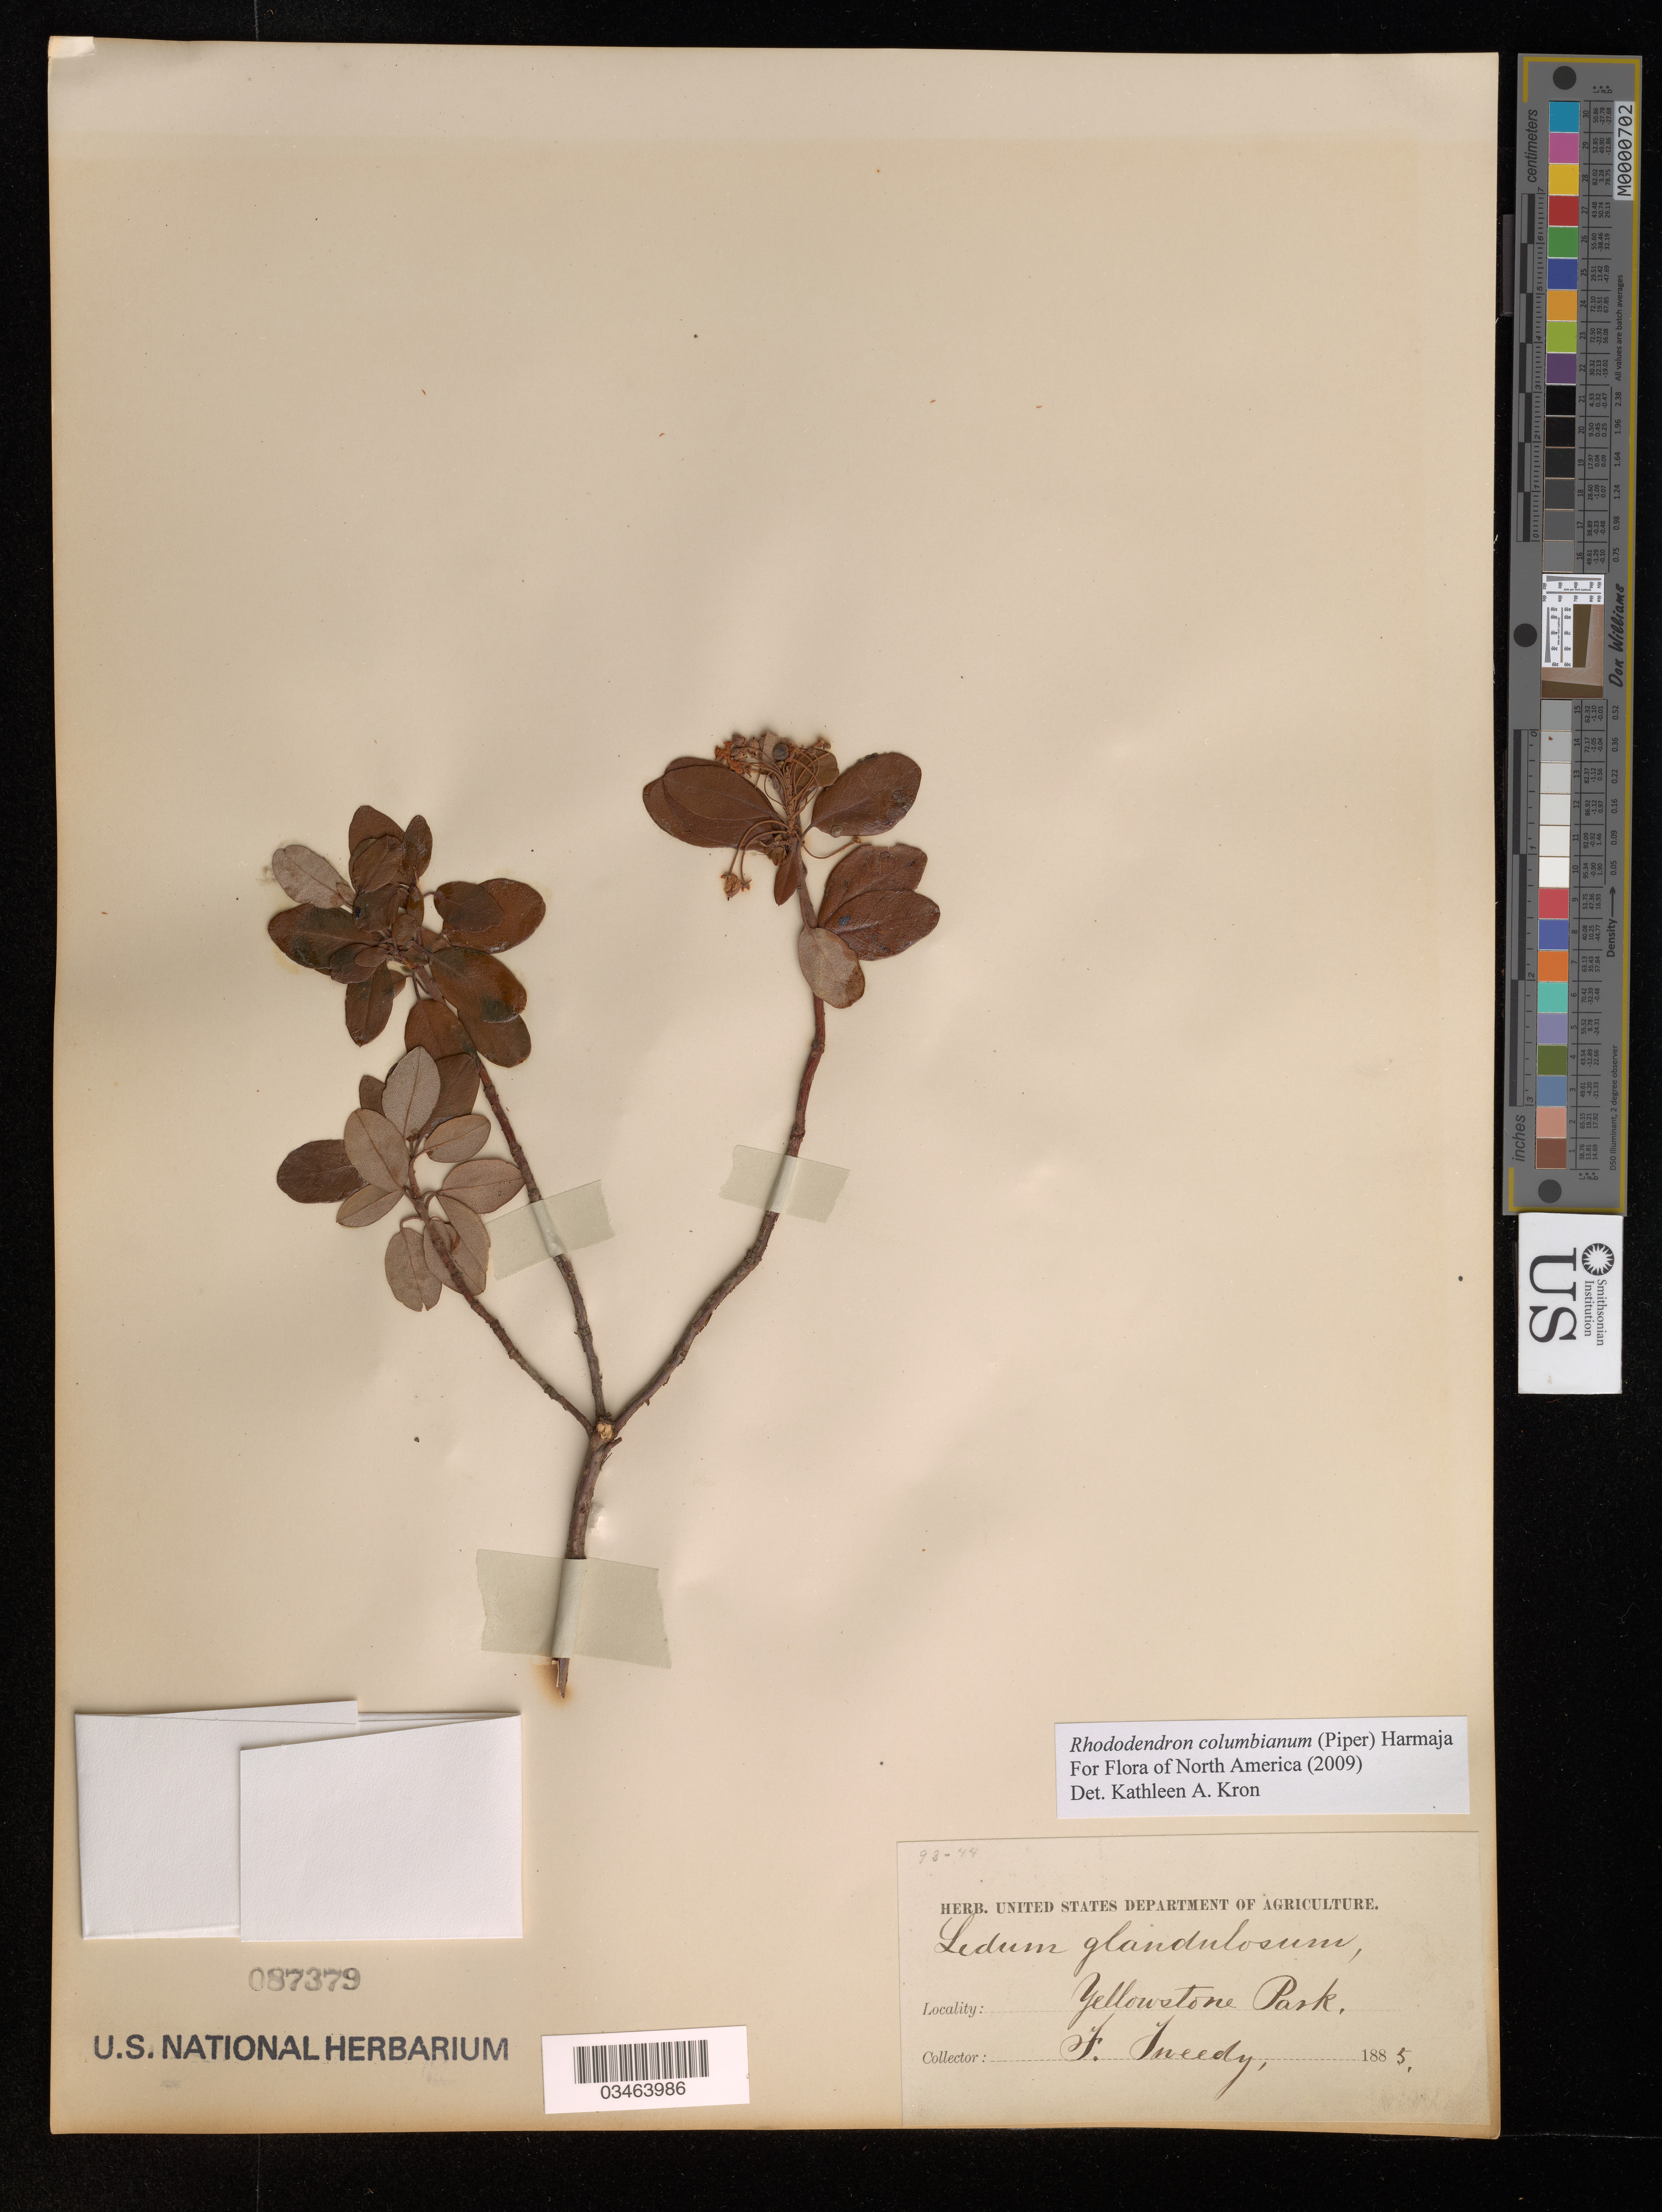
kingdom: Plantae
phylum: Tracheophyta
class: Magnoliopsida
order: Ericales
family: Ericaceae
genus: Rhododendron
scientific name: Rhododendron columbianum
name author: (Piper) Harmaja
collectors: F. Tweedy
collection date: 1885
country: United States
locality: Yellowstone Park.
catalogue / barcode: US 87379